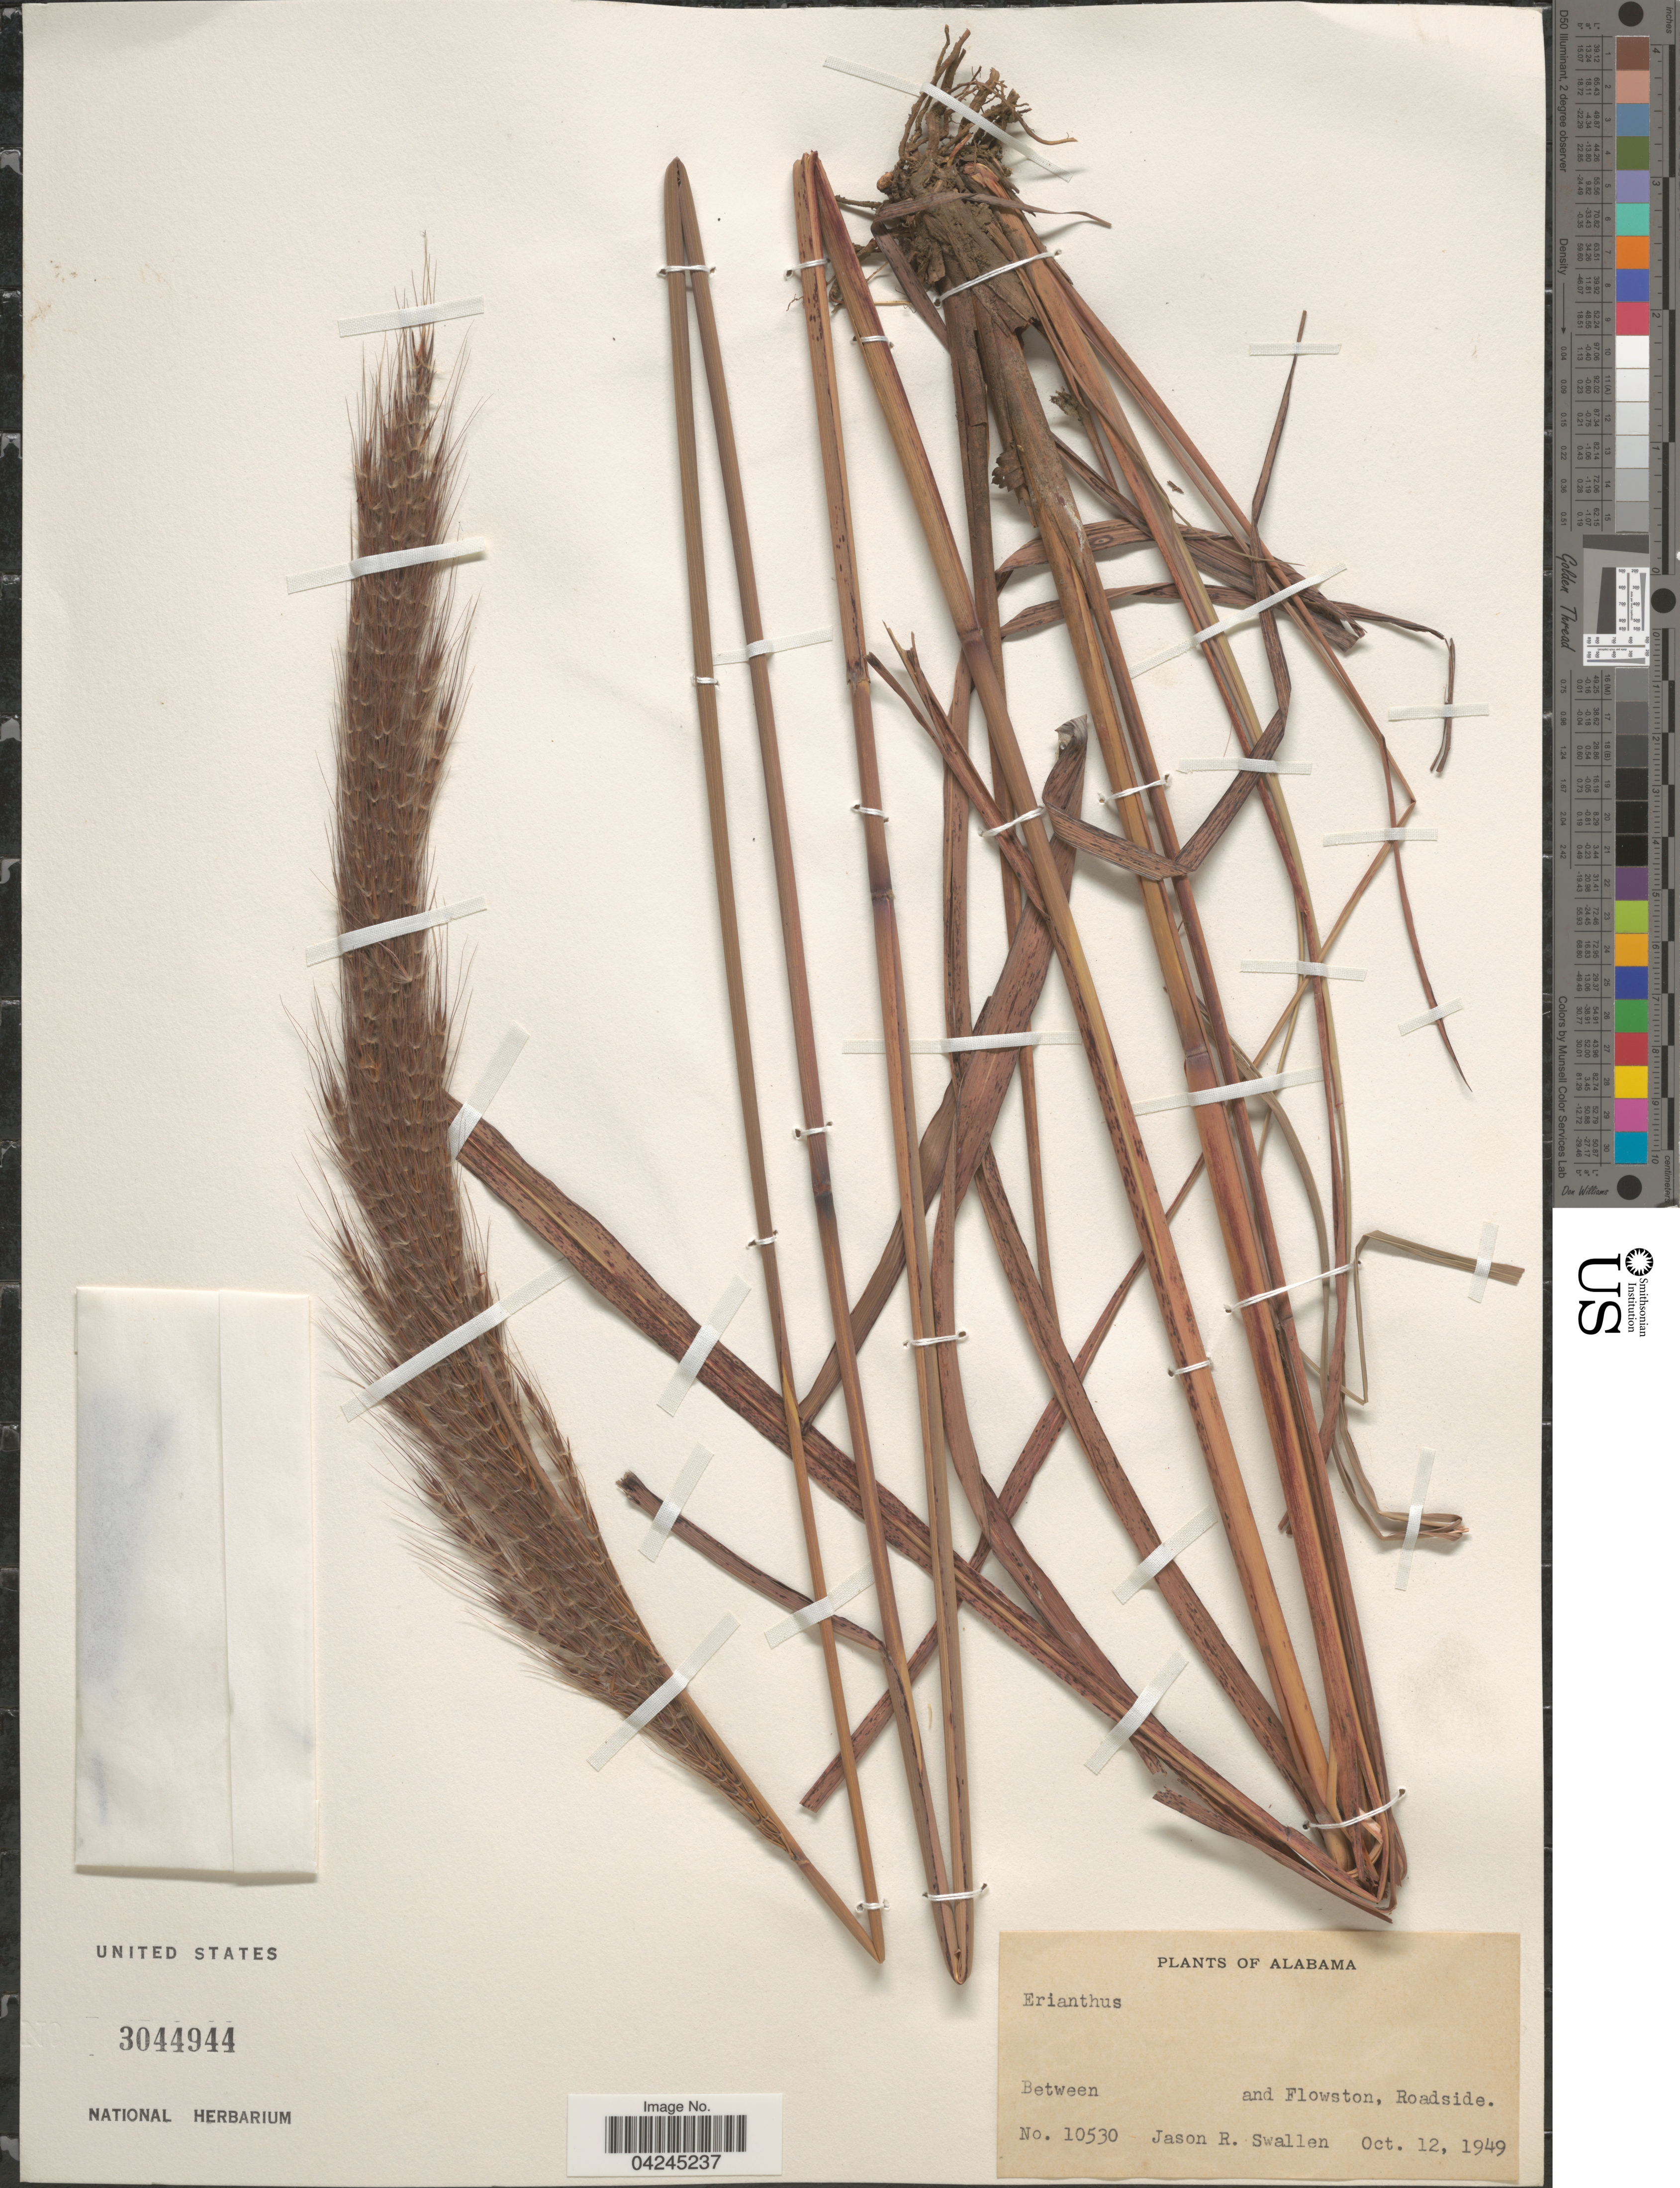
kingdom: Plantae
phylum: Tracheophyta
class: Liliopsida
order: Poales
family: Poaceae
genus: Erianthus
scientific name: Erianthus sp.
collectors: J. R. Swallen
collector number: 10530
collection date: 1949-10-12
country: United States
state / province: Alabama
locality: Between and Flowston, Roadside.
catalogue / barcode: US 3044944